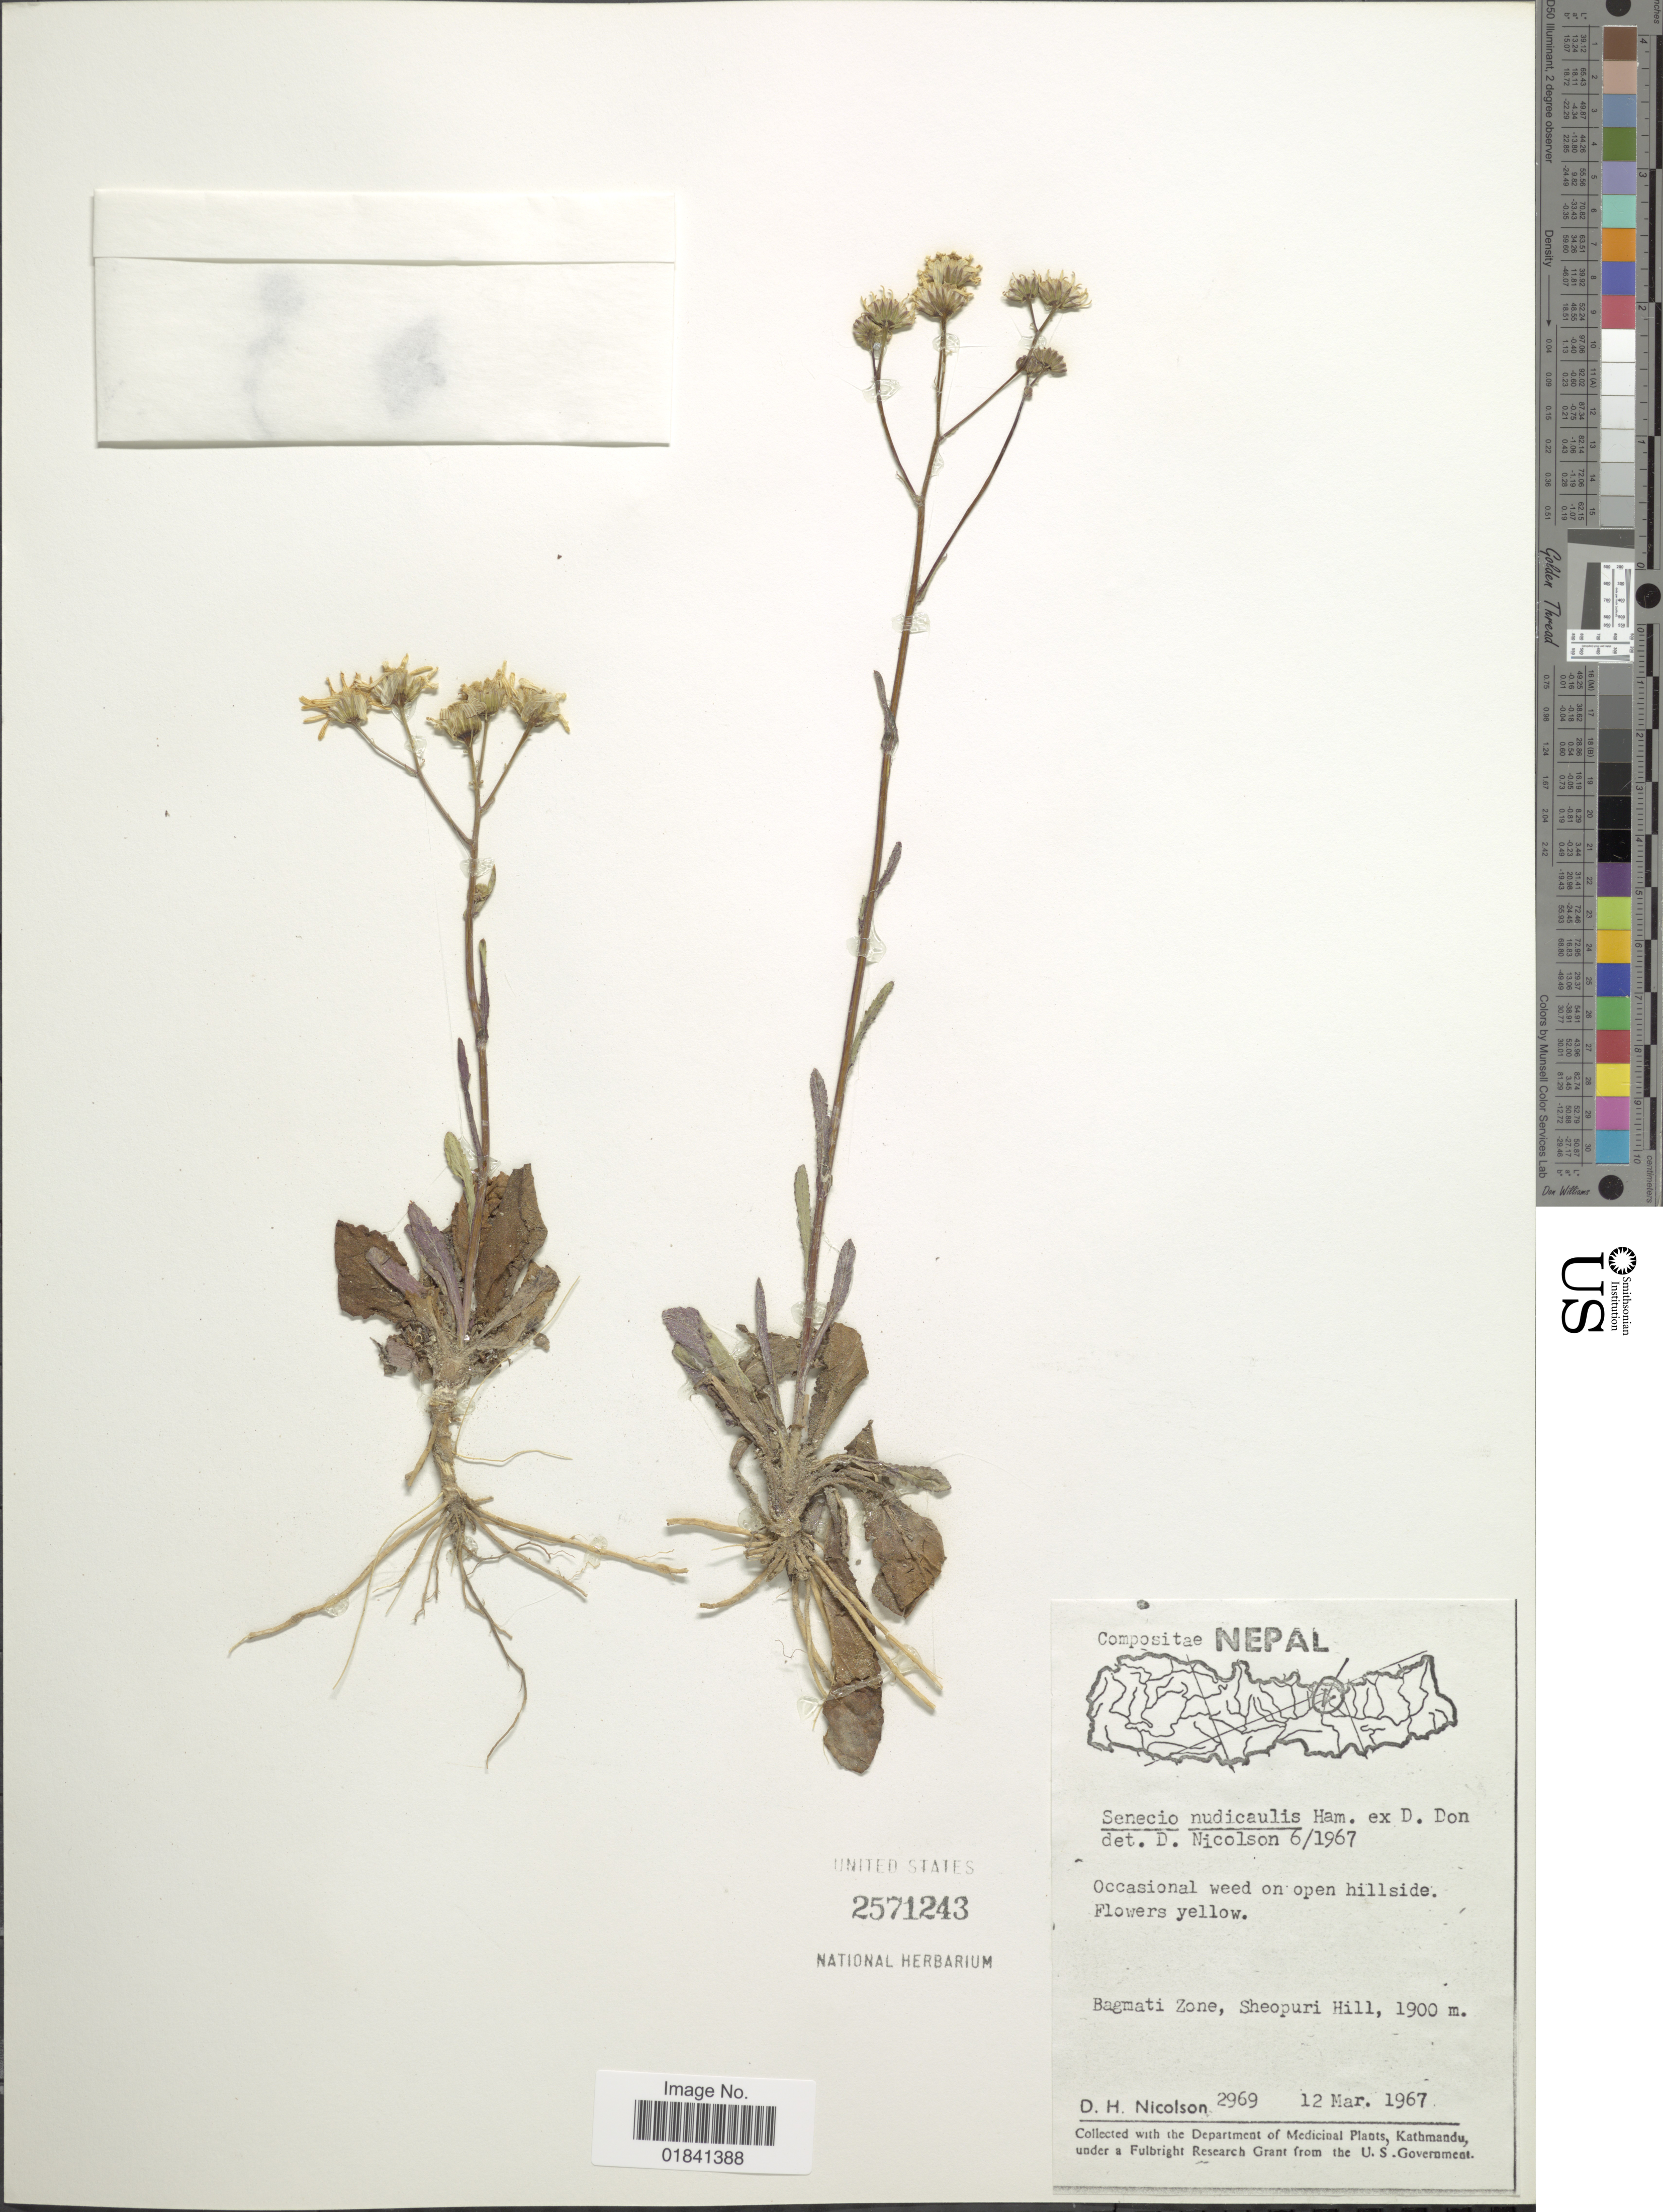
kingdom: Plantae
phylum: Tracheophyta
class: Magnoliopsida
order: Asterales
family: Asteraceae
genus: Senecio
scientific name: Senecio nudicaulis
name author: Buch.-Ham. ex D. Don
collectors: D. H. Nicolson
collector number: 2969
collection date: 1967-03-12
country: Nepal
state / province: Bagmati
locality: Bagmati Zone, Sheopuri Hill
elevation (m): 1900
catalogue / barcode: US 2571243